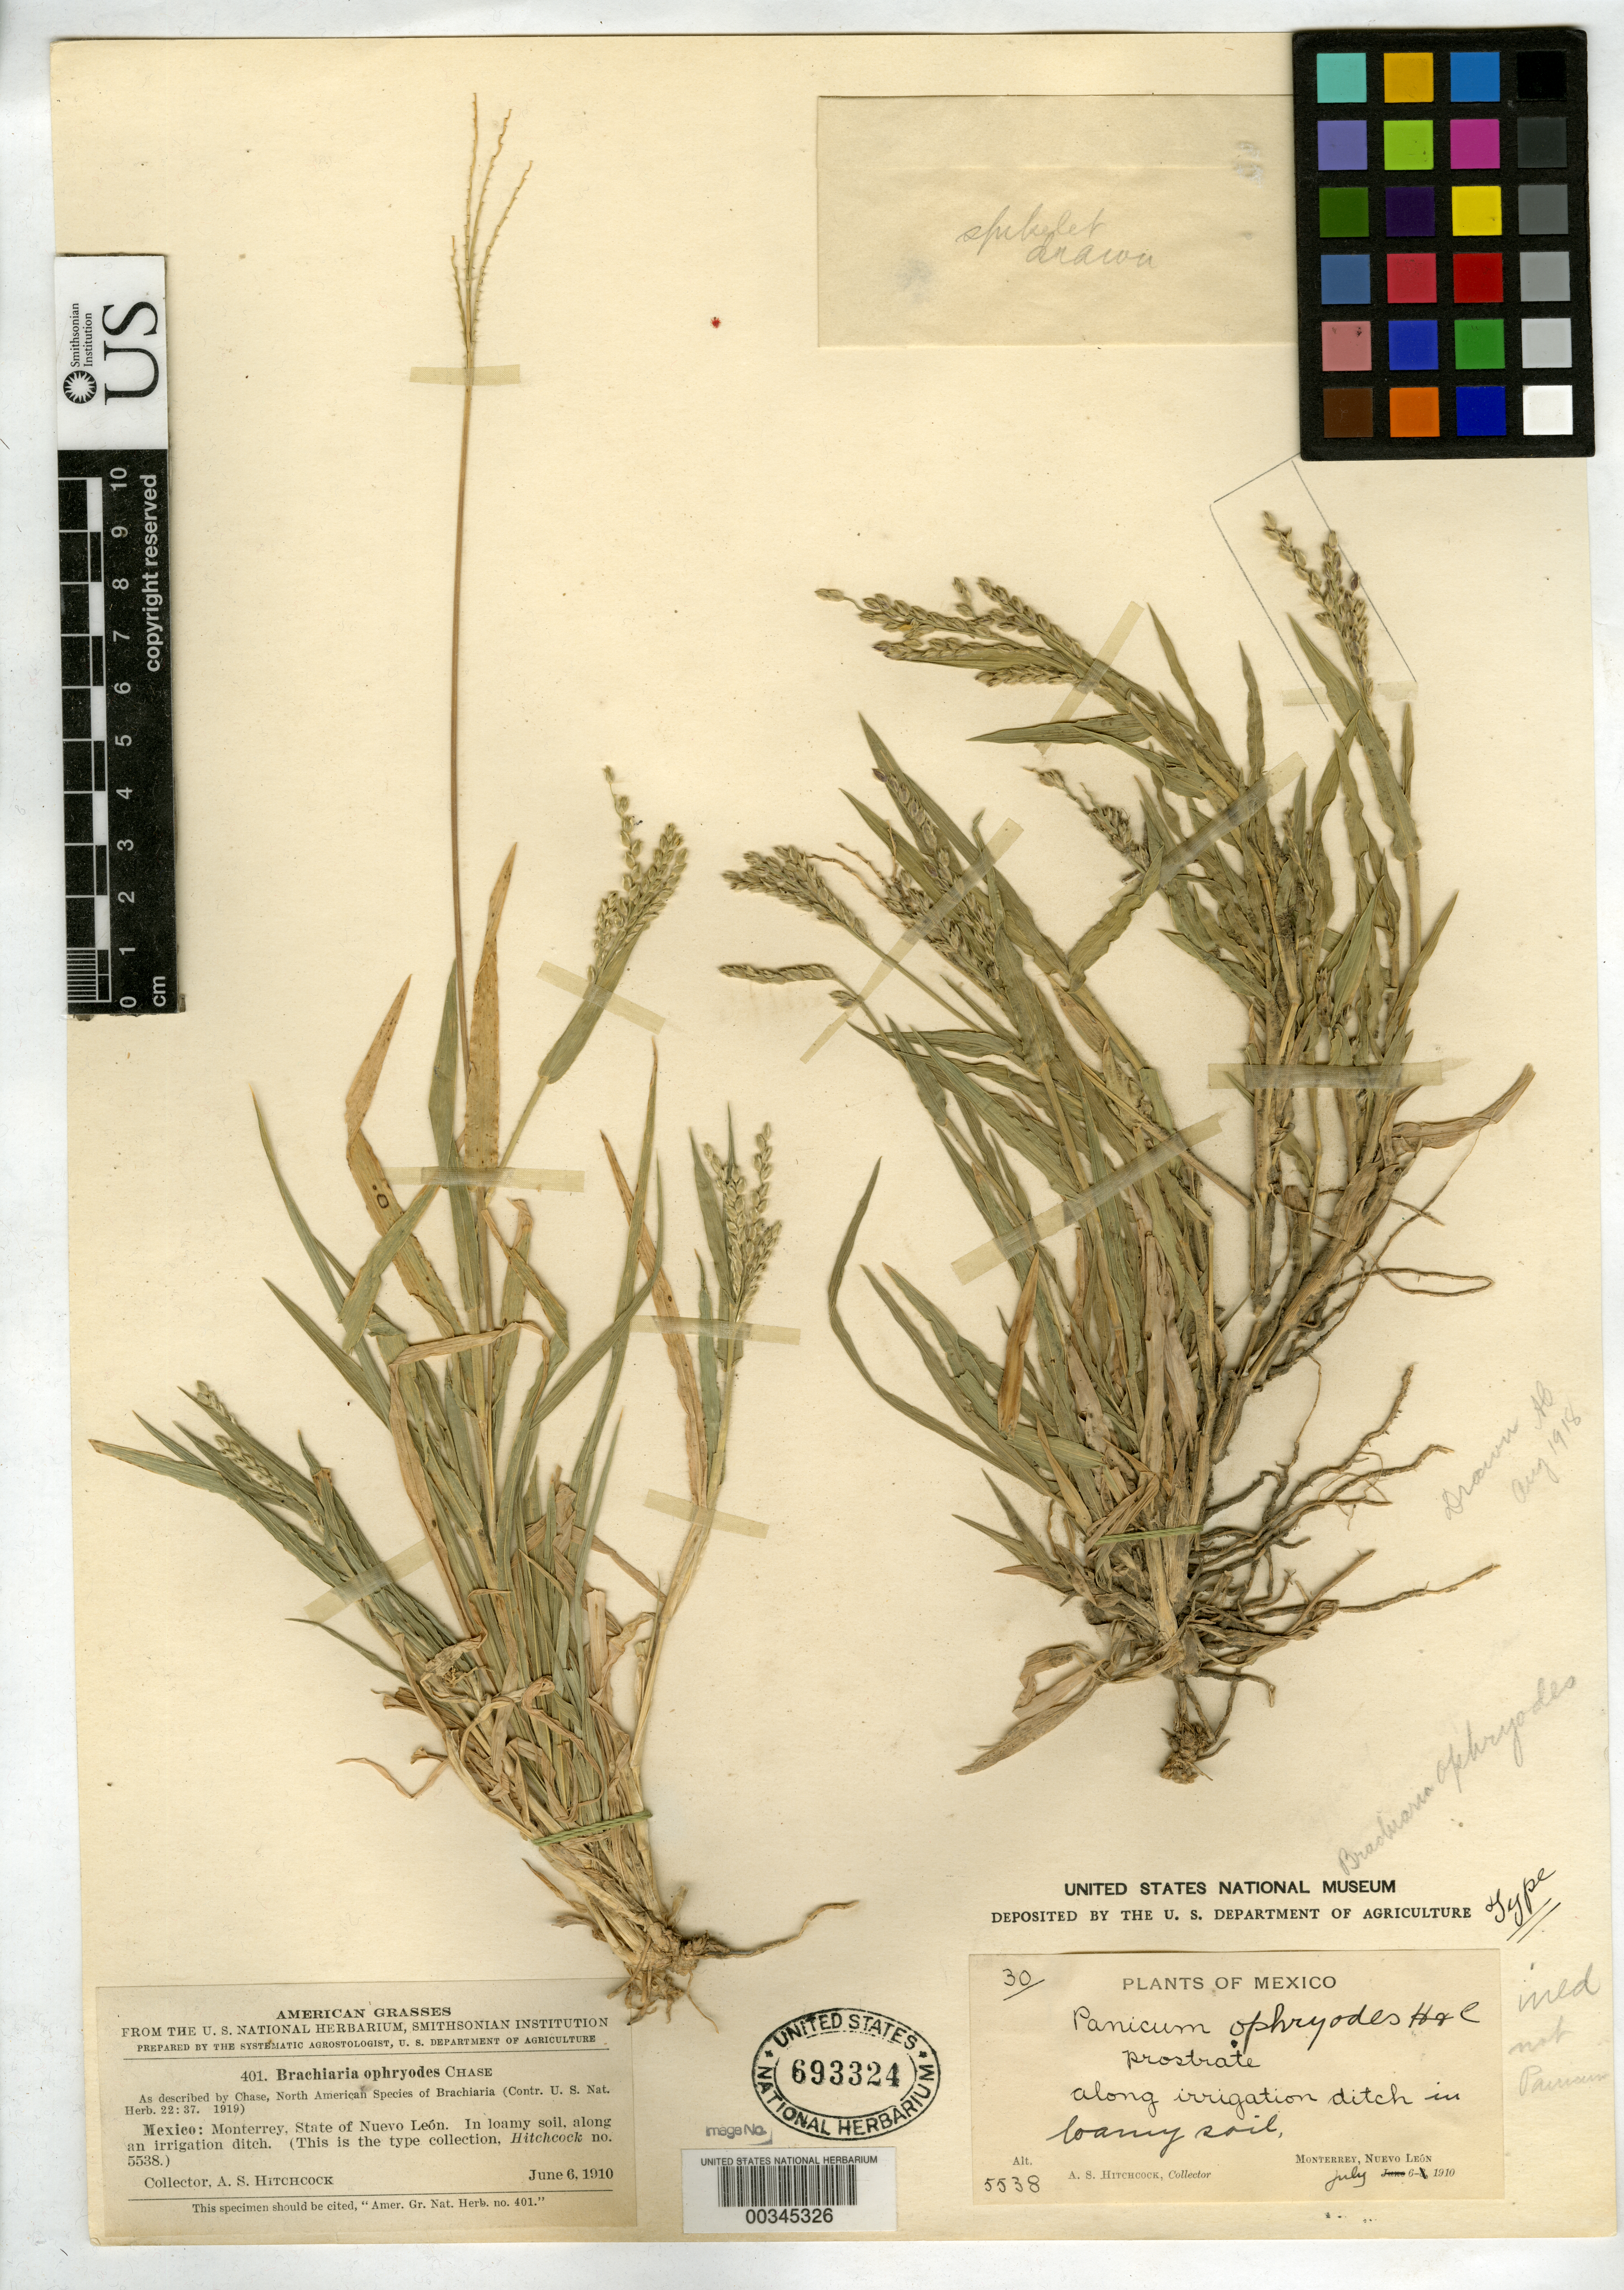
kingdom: Plantae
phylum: Tracheophyta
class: Liliopsida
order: Poales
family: Poaceae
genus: Brachiaria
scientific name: Brachiaria ophryodes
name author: Chase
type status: Holotype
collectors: A. S. Hitchcock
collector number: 5538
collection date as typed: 06 Jul 1910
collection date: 1910-07-06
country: Mexico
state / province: Nuevo León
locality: Monterrey, along irrigation ditch.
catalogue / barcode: US 693324